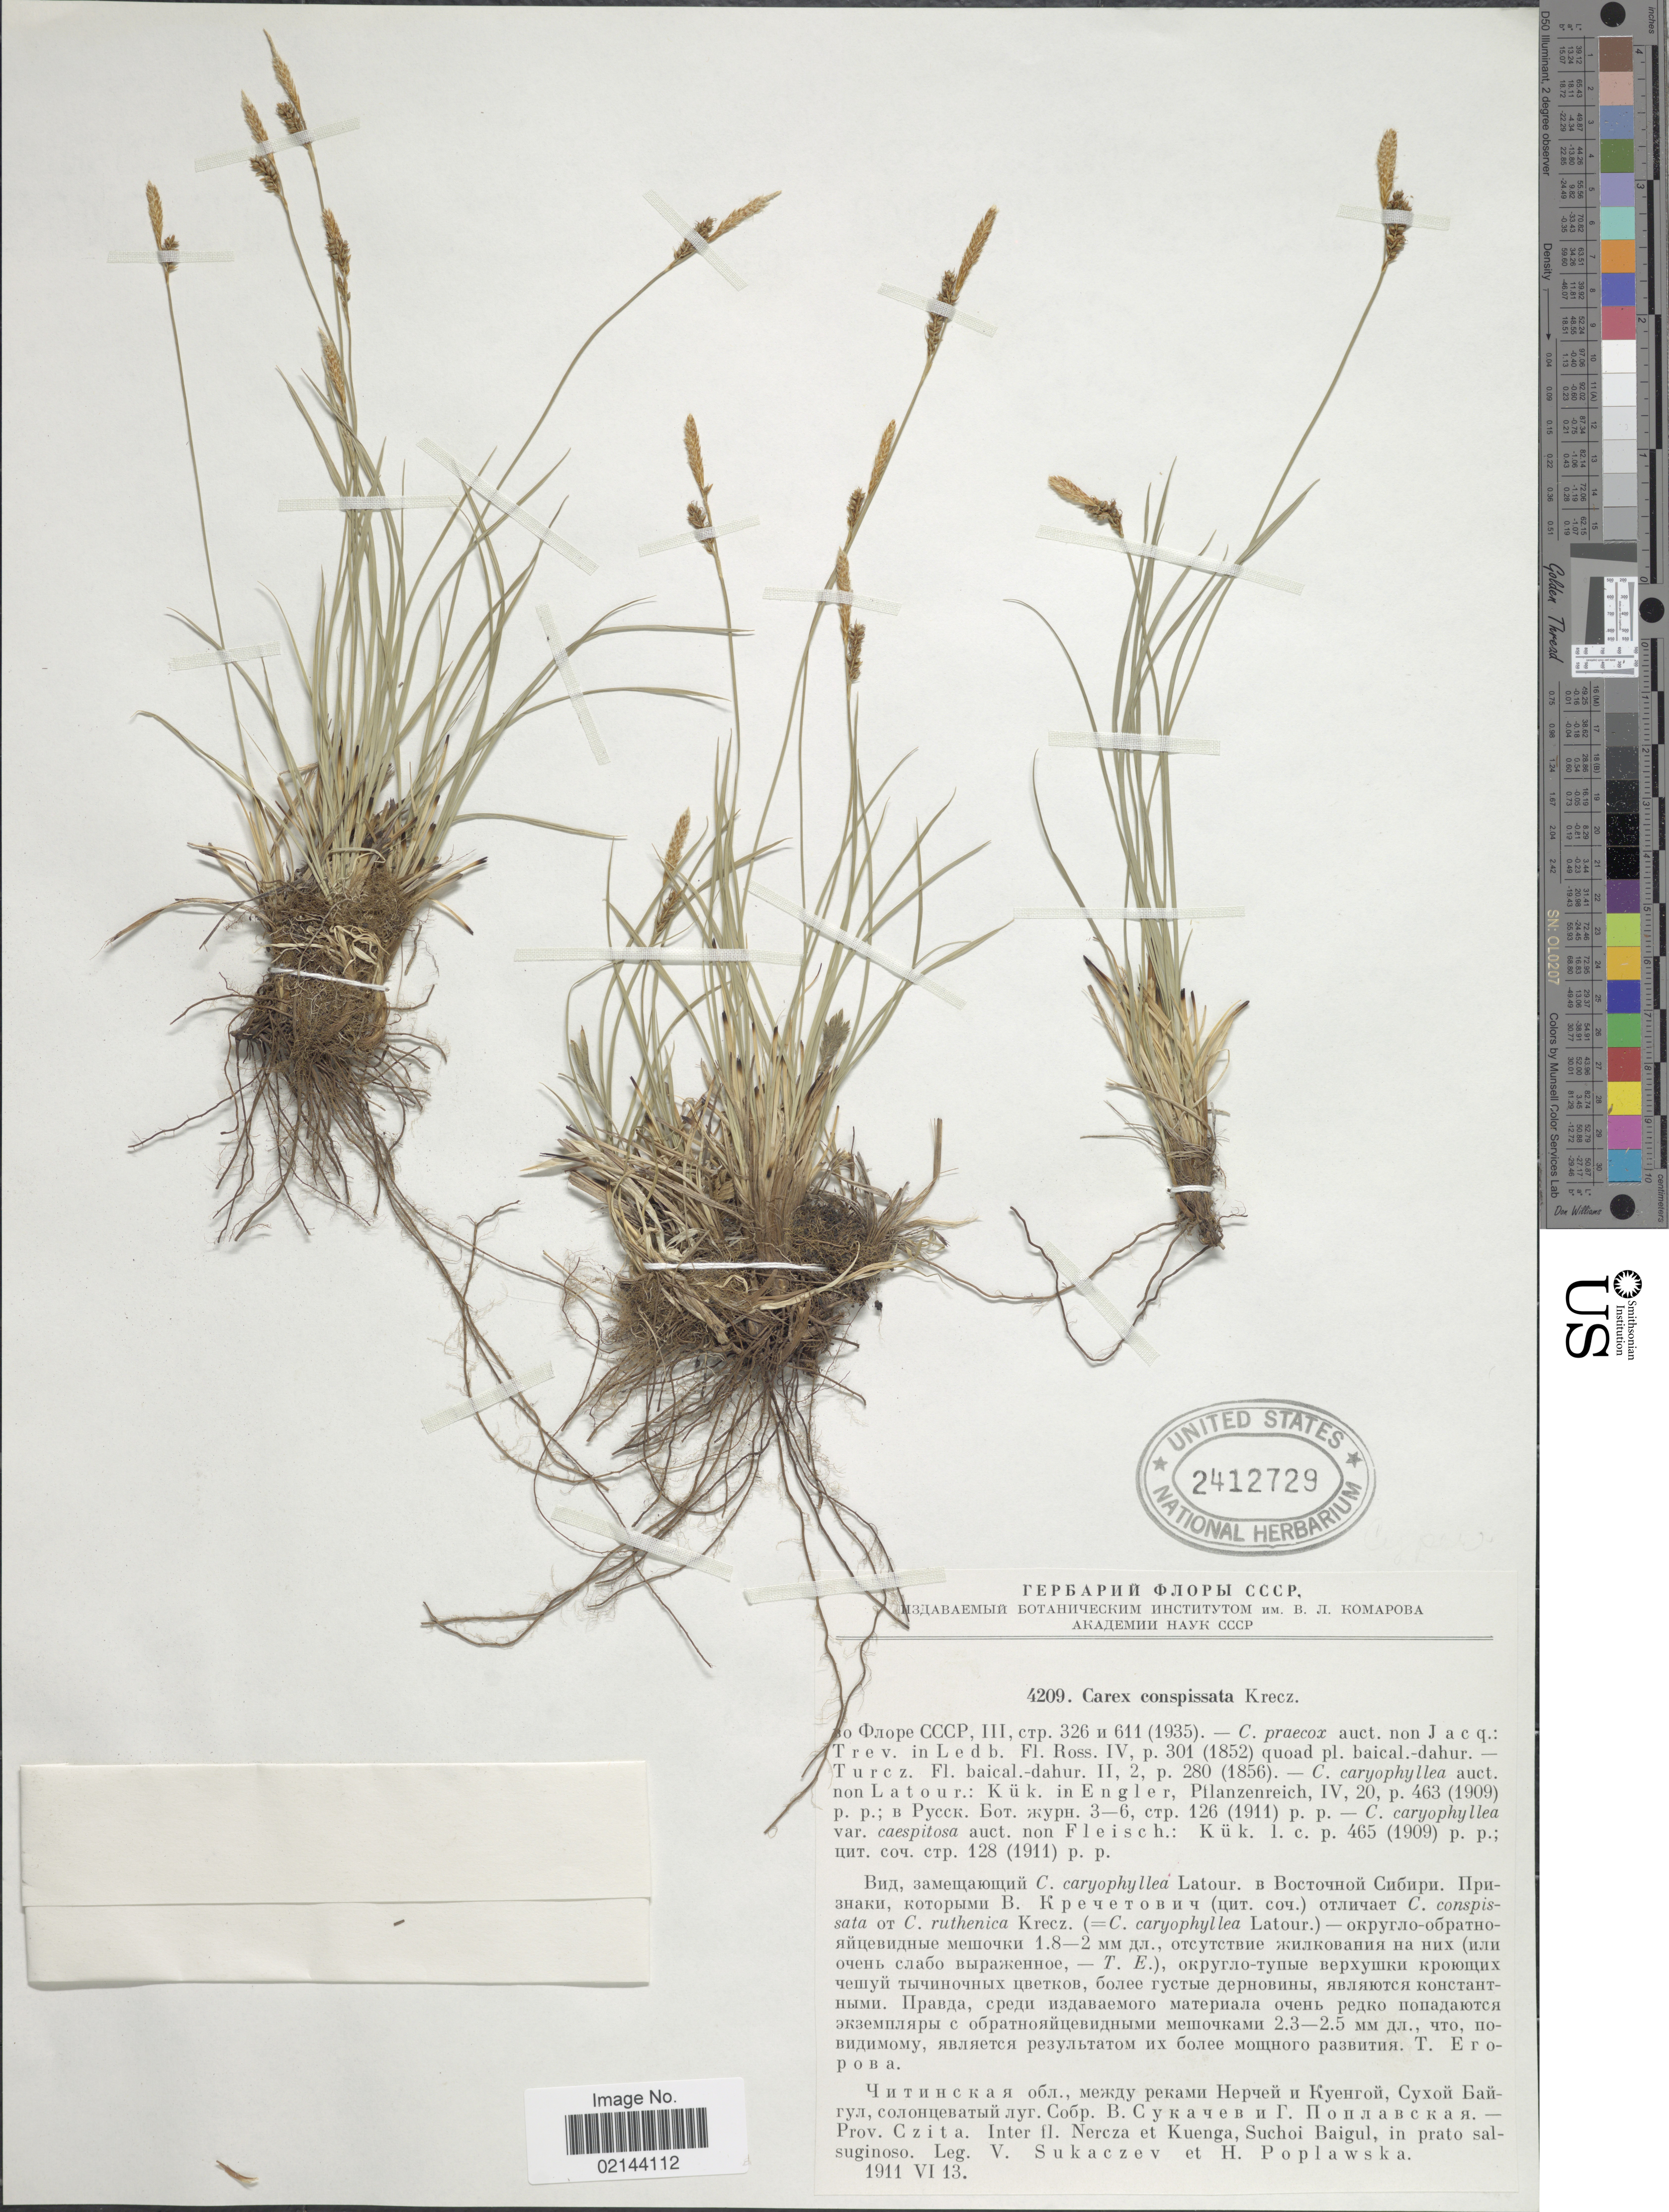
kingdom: Plantae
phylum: Tracheophyta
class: Liliopsida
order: Poales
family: Cyperaceae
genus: Carex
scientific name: Carex conspissata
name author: V.I. Krecz.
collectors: V. Sukaczev & H. Poplawska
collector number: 4209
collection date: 1911-06-13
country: Russian Federation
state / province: Zabaykalsky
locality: Prov. Czita. Inter fl. Nercza et Kuenga, Suchoi Baigul, in prato salsuginoso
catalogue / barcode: US 2412729